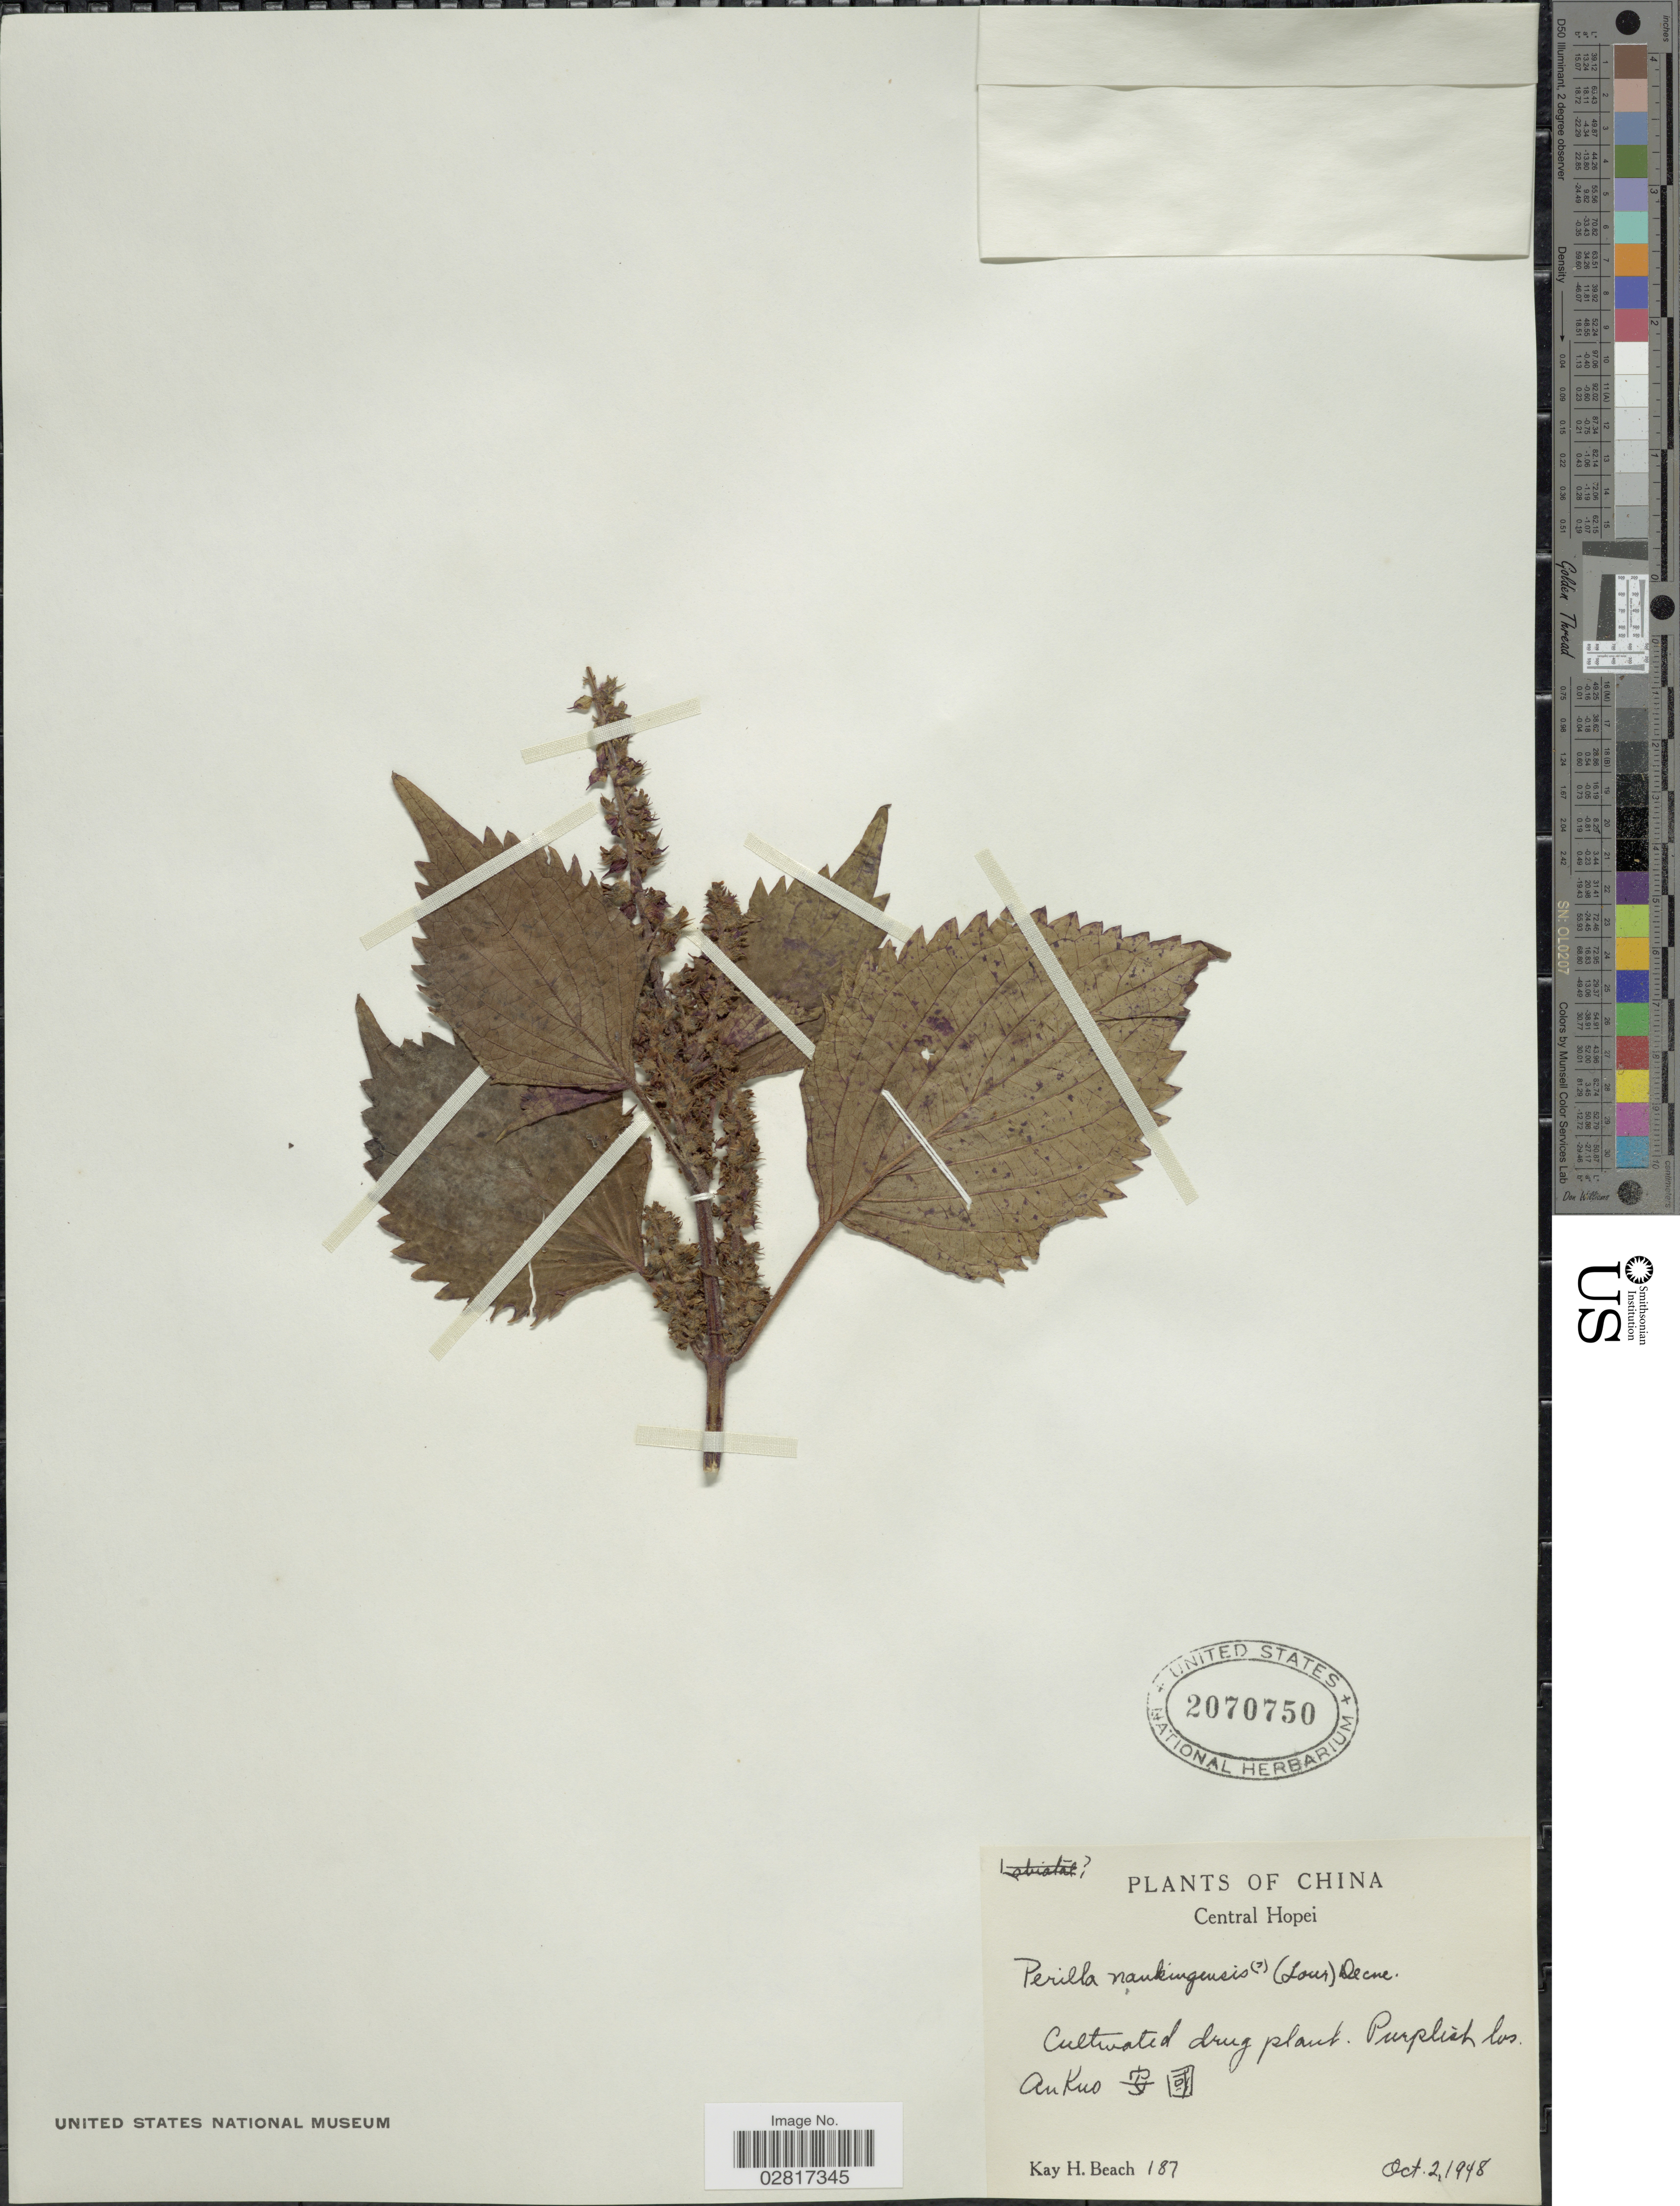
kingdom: Plantae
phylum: Tracheophyta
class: Magnoliopsida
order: Lamiales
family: Lamiaceae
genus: Perilla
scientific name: Perilla frutescens var. crispa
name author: (Thunb.) H. Deane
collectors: K. H. Beach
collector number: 187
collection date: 1948-10-02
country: China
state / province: Hebei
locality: Central Hopei.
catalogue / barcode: US 2070750